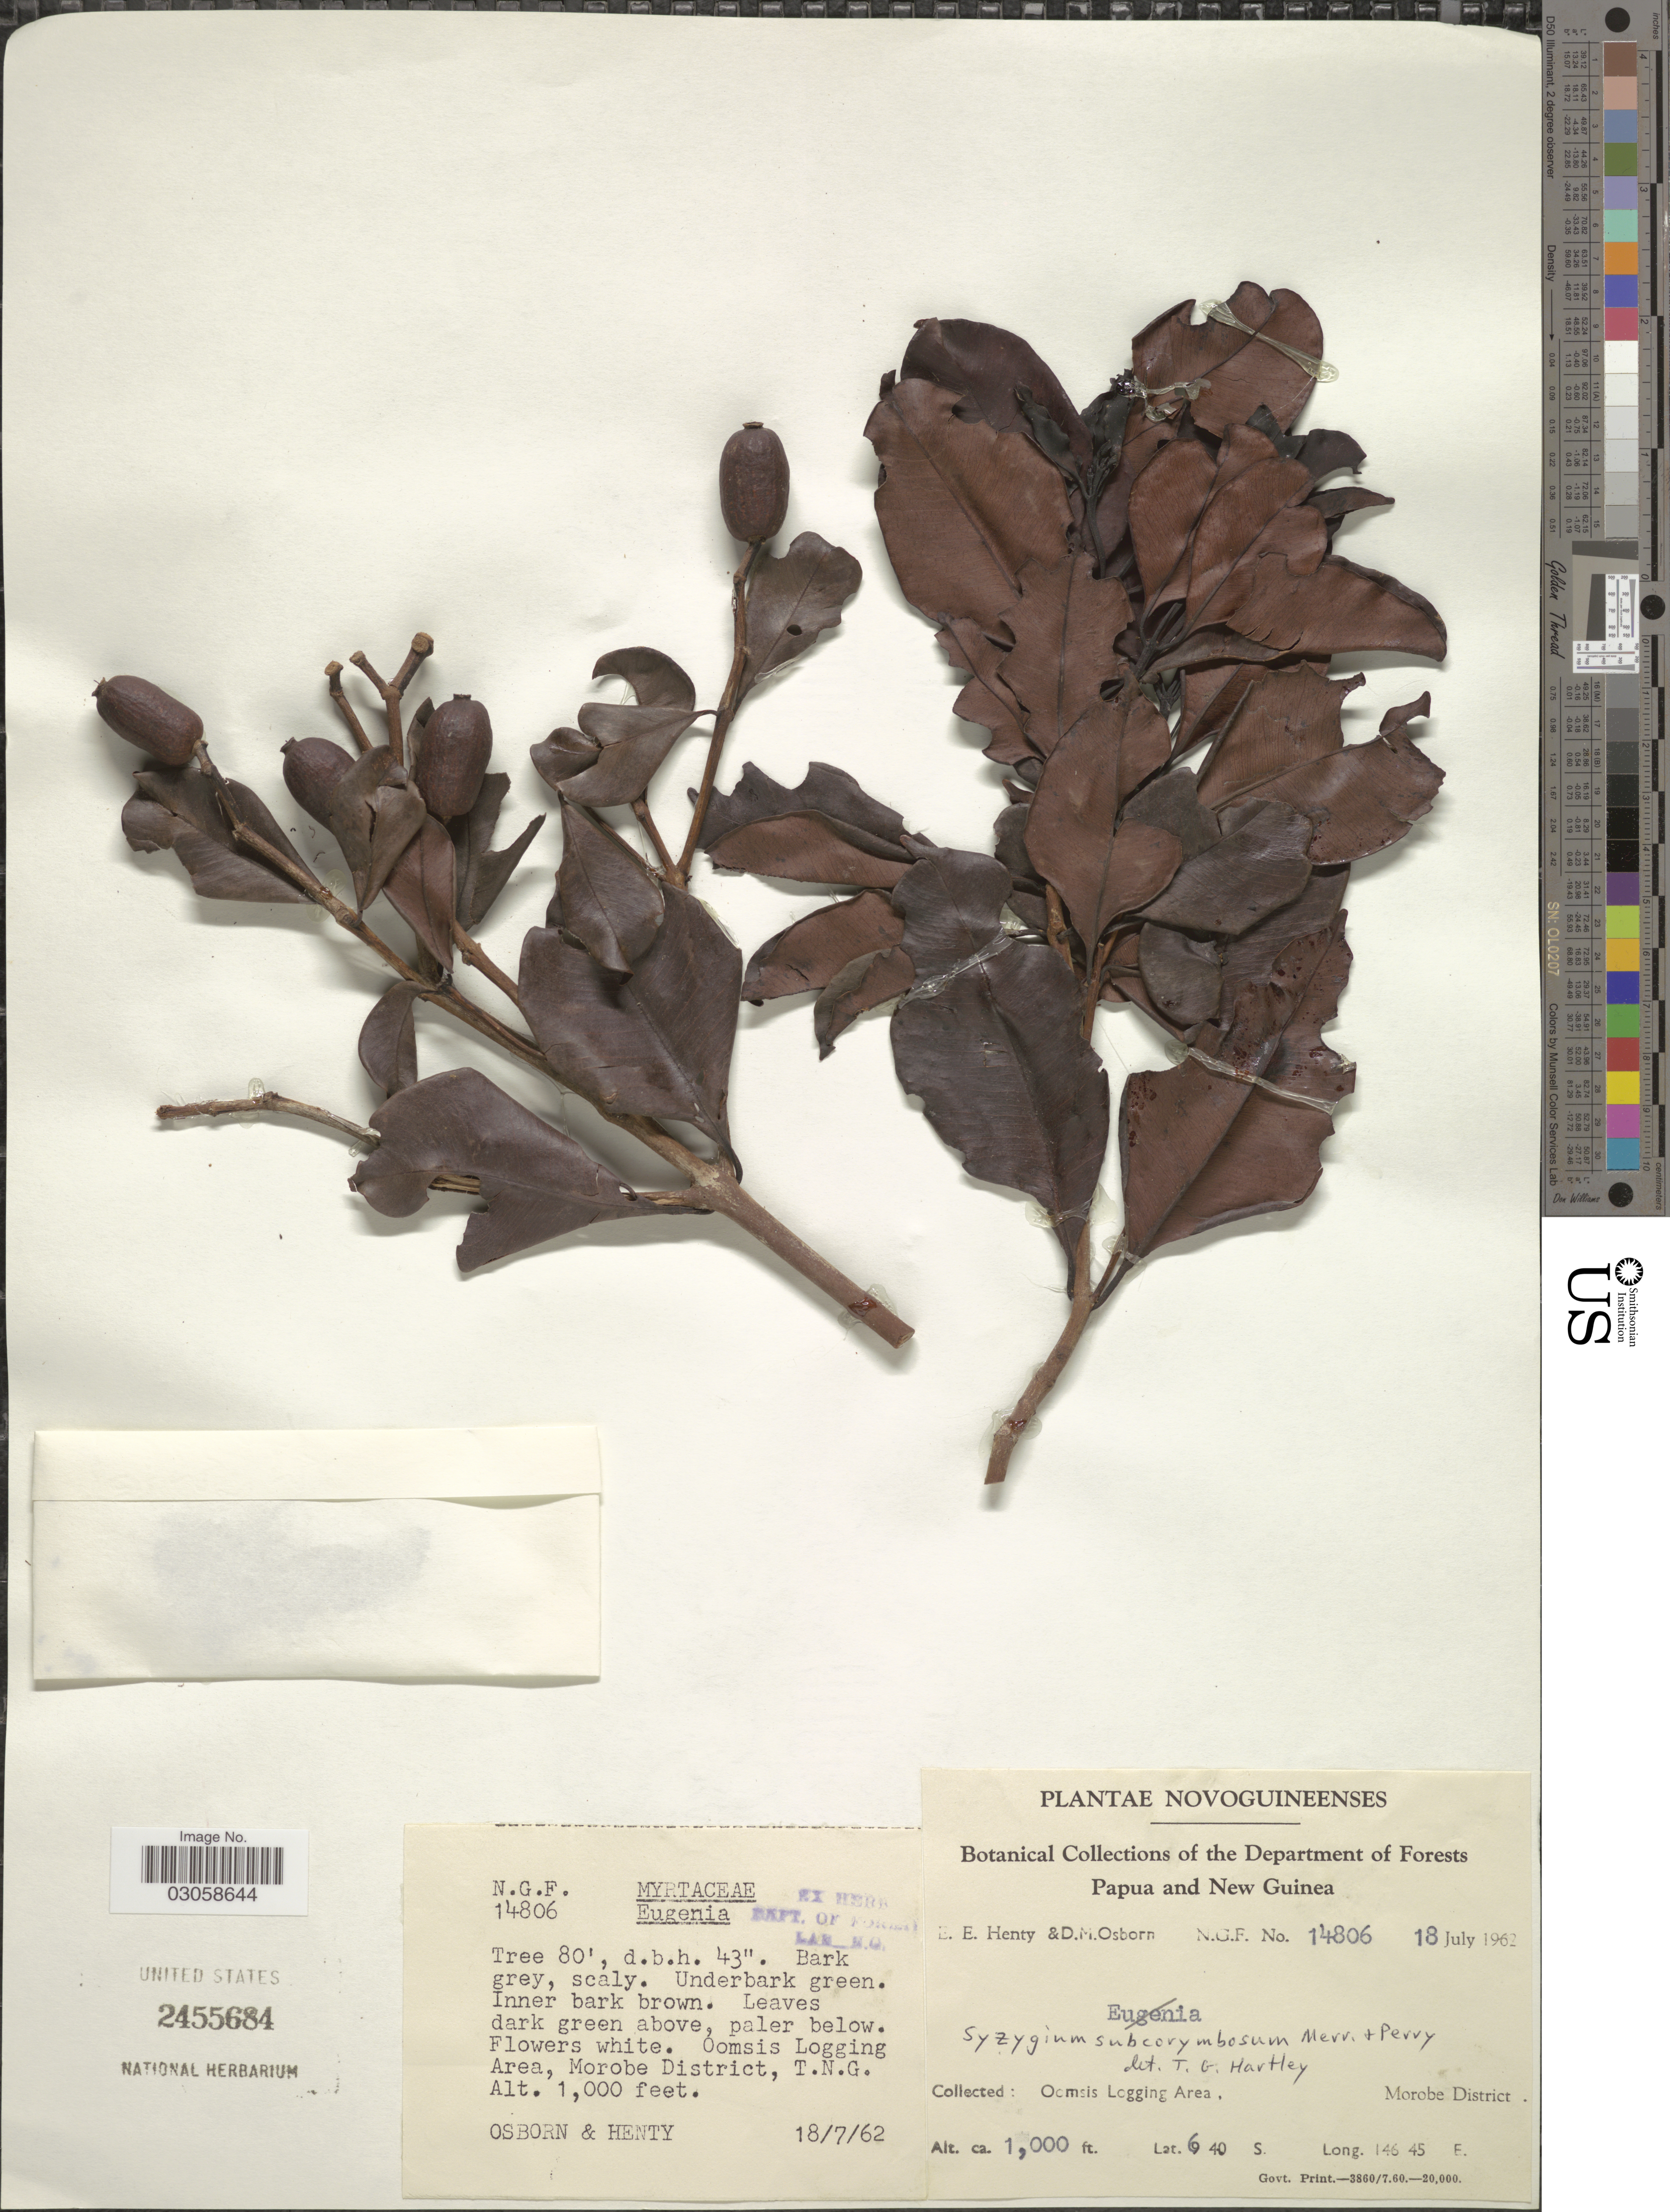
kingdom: Plantae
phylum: Tracheophyta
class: Magnoliopsida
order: Myrtales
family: Myrtaceae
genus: Syzygium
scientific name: Syzygium subcorymbosum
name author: Merr. & L.M. Perry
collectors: E. Henty & D. Osborn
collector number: N.G.F. 14806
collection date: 1962-07-18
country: Papua New Guinea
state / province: Morobe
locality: NOVOGUINEENSES. Papua and New Guinea. Oomsis Logging Area, Morobe District, T.N.G.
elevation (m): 305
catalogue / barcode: US 2455684